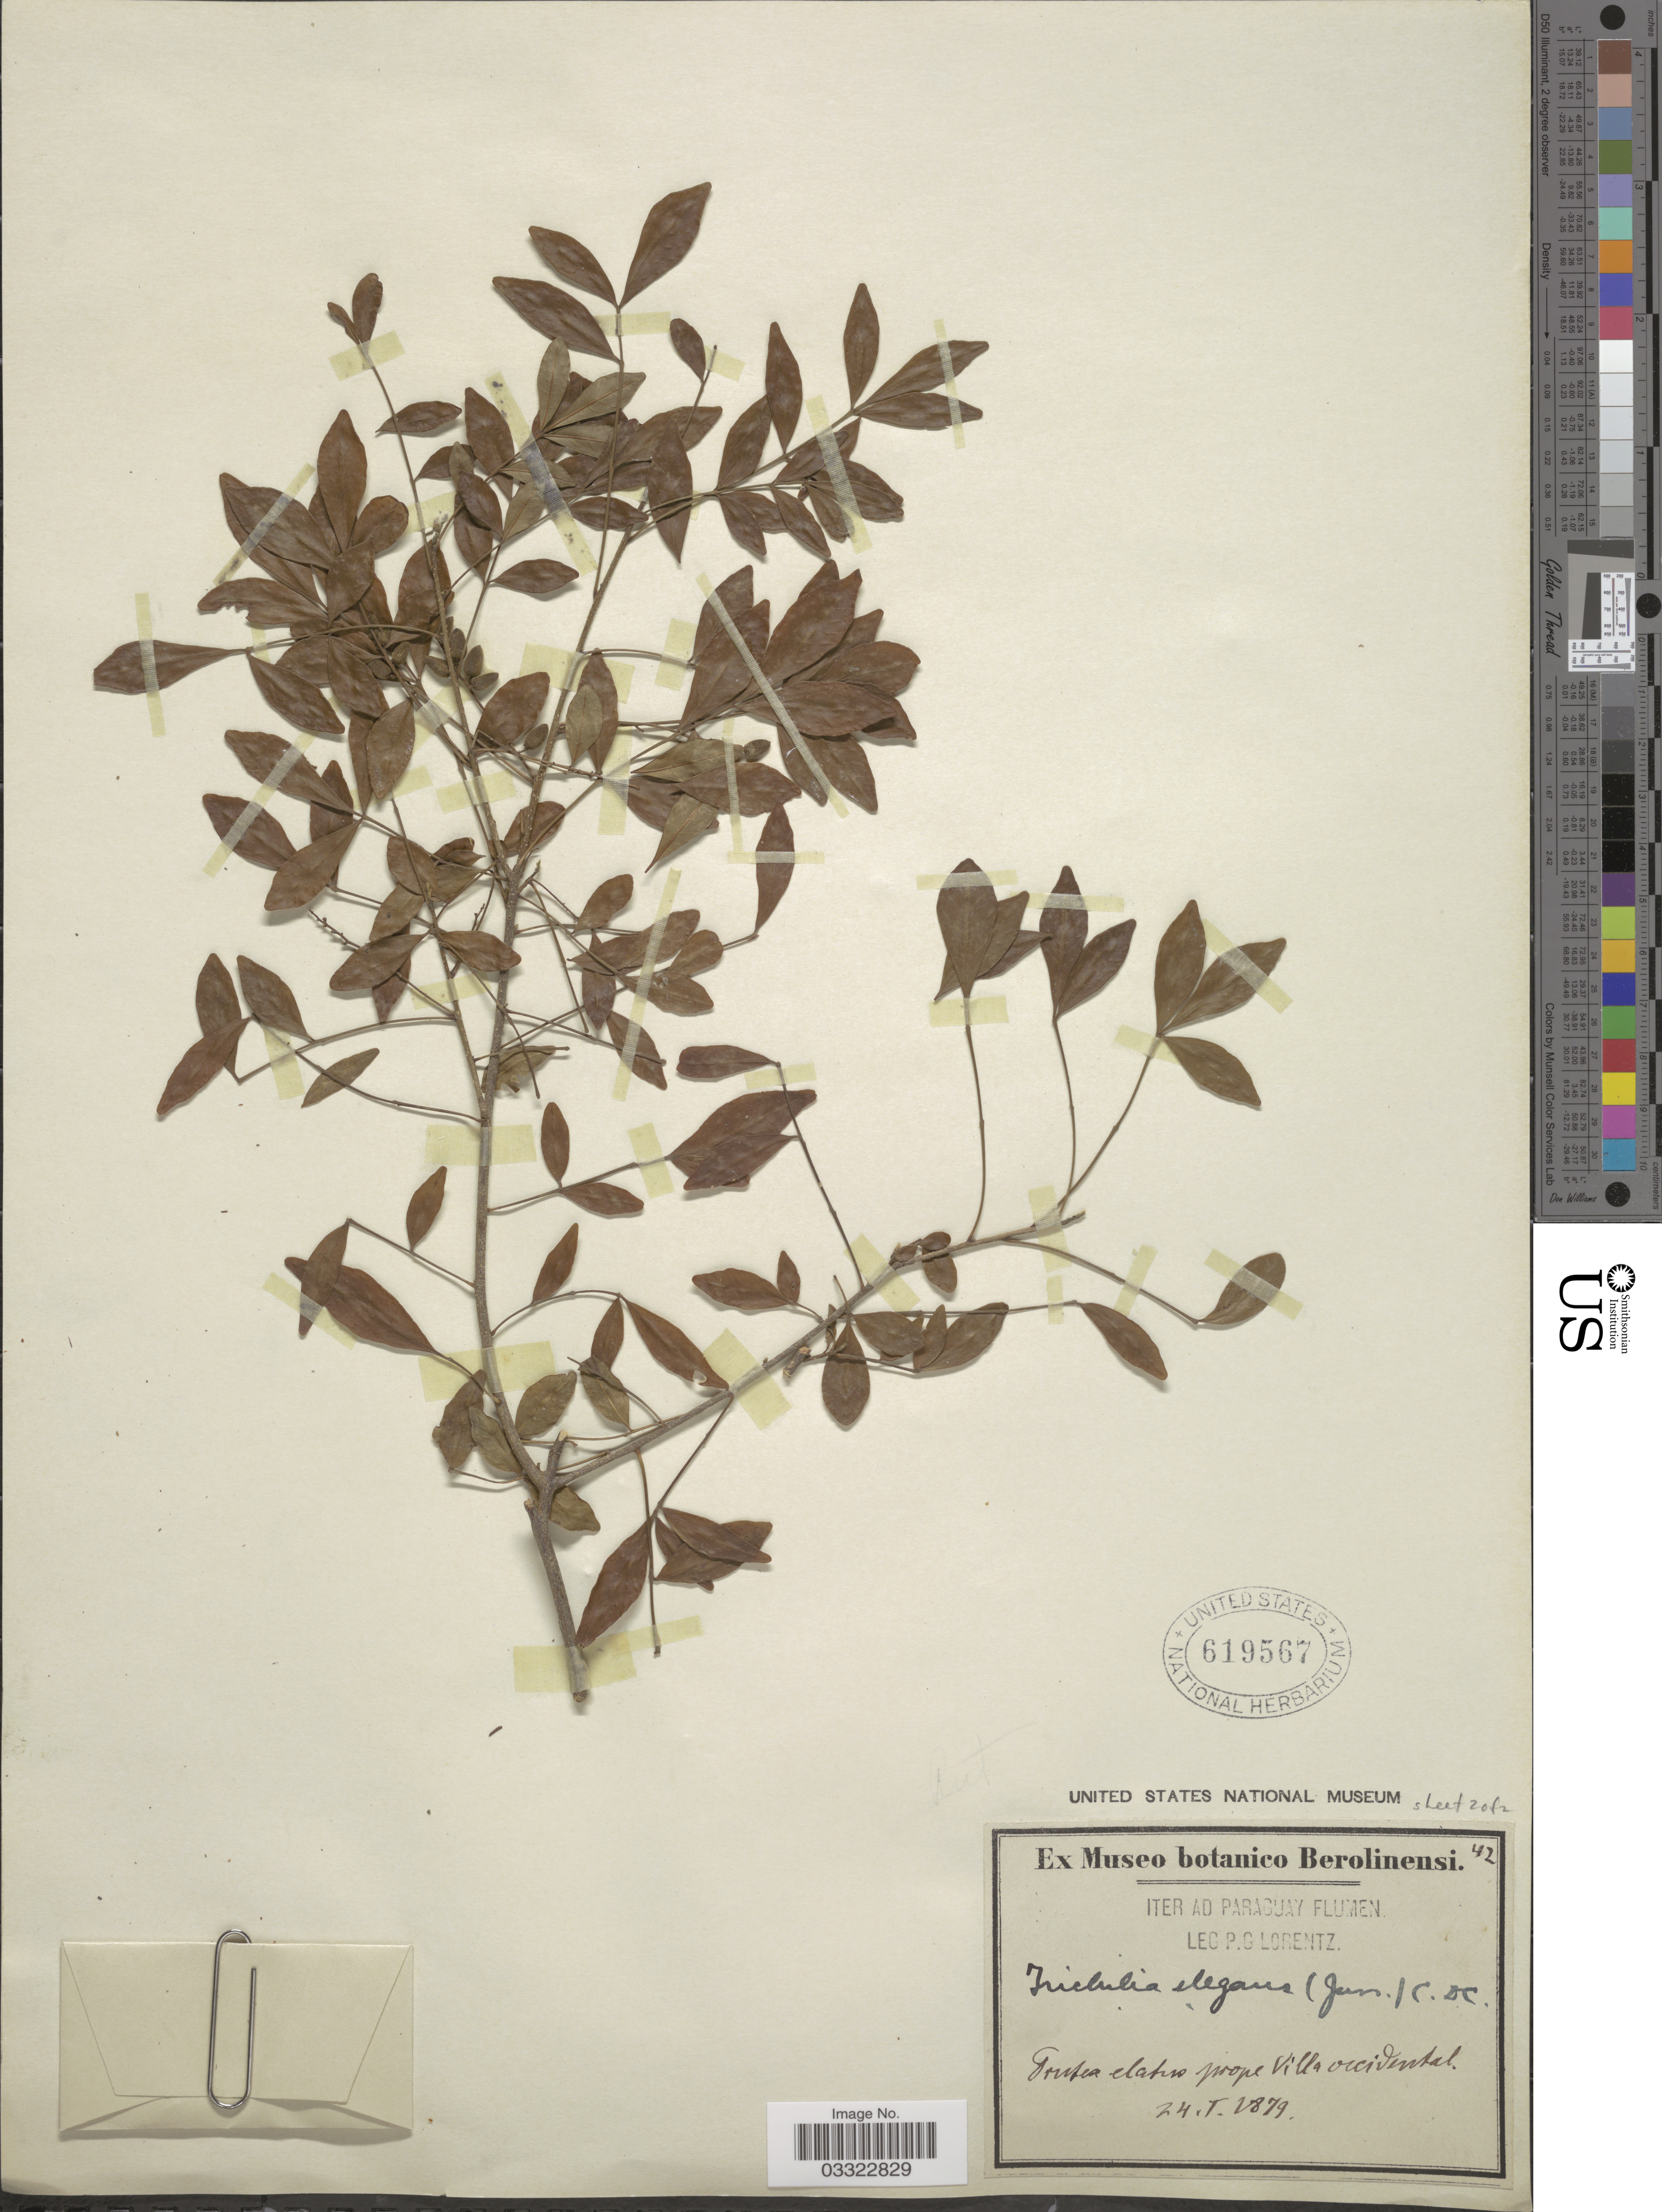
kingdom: Plantae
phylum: Tracheophyta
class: Magnoliopsida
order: Sapindales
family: Meliaceae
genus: Trichilia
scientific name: Trichilia elegans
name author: A. Juss.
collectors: P. G. Lorentz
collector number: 42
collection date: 1879-01-24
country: Paraguay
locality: Iter ad Paraguay flumen. Gruto [interpreted] elatus [interpreted] prope Villa occidental.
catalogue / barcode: US 619567